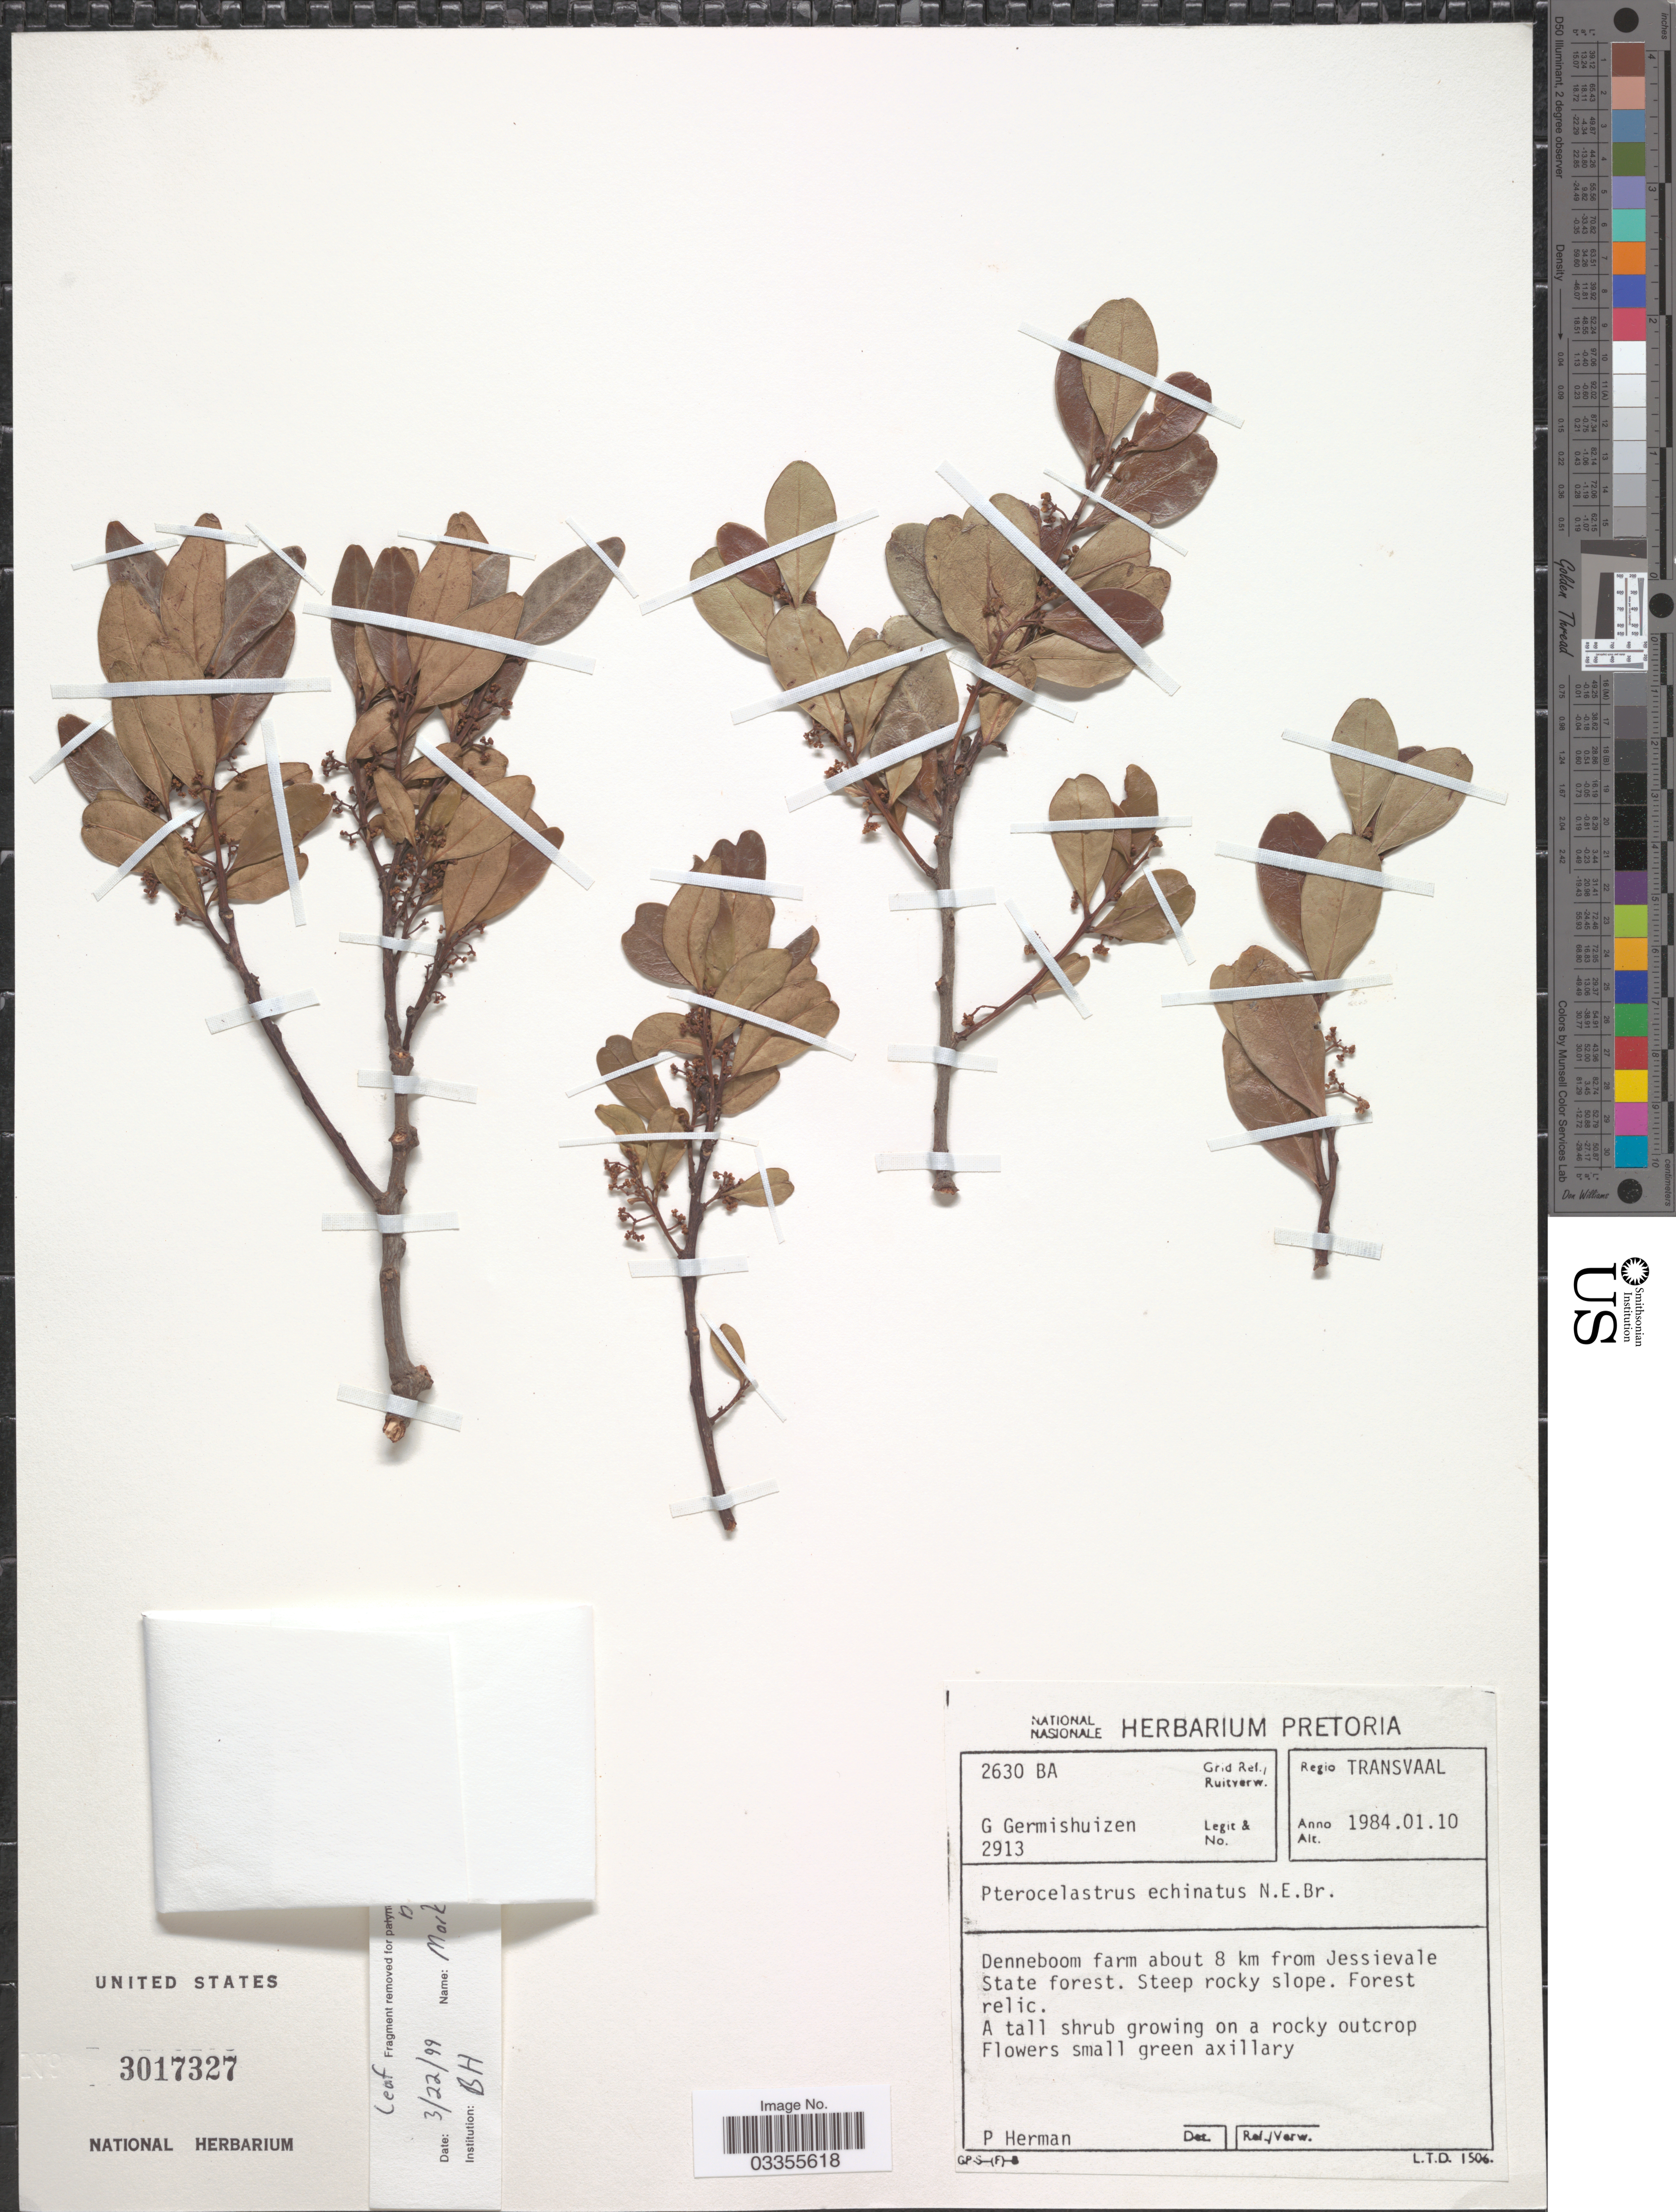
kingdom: Plantae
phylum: Tracheophyta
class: Magnoliopsida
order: Celastrales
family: Celastraceae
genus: Pterocelastrus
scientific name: Pterocelastrus echinatus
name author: N.E. Br.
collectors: G. Germishuizen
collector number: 2913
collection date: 1984-01-10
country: South Africa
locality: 2630 BA Grid Ref./Ruitverw. Regio Transvaal. Denneboom farm about 8 km from Jessievale State forest.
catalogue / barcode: US 3017327